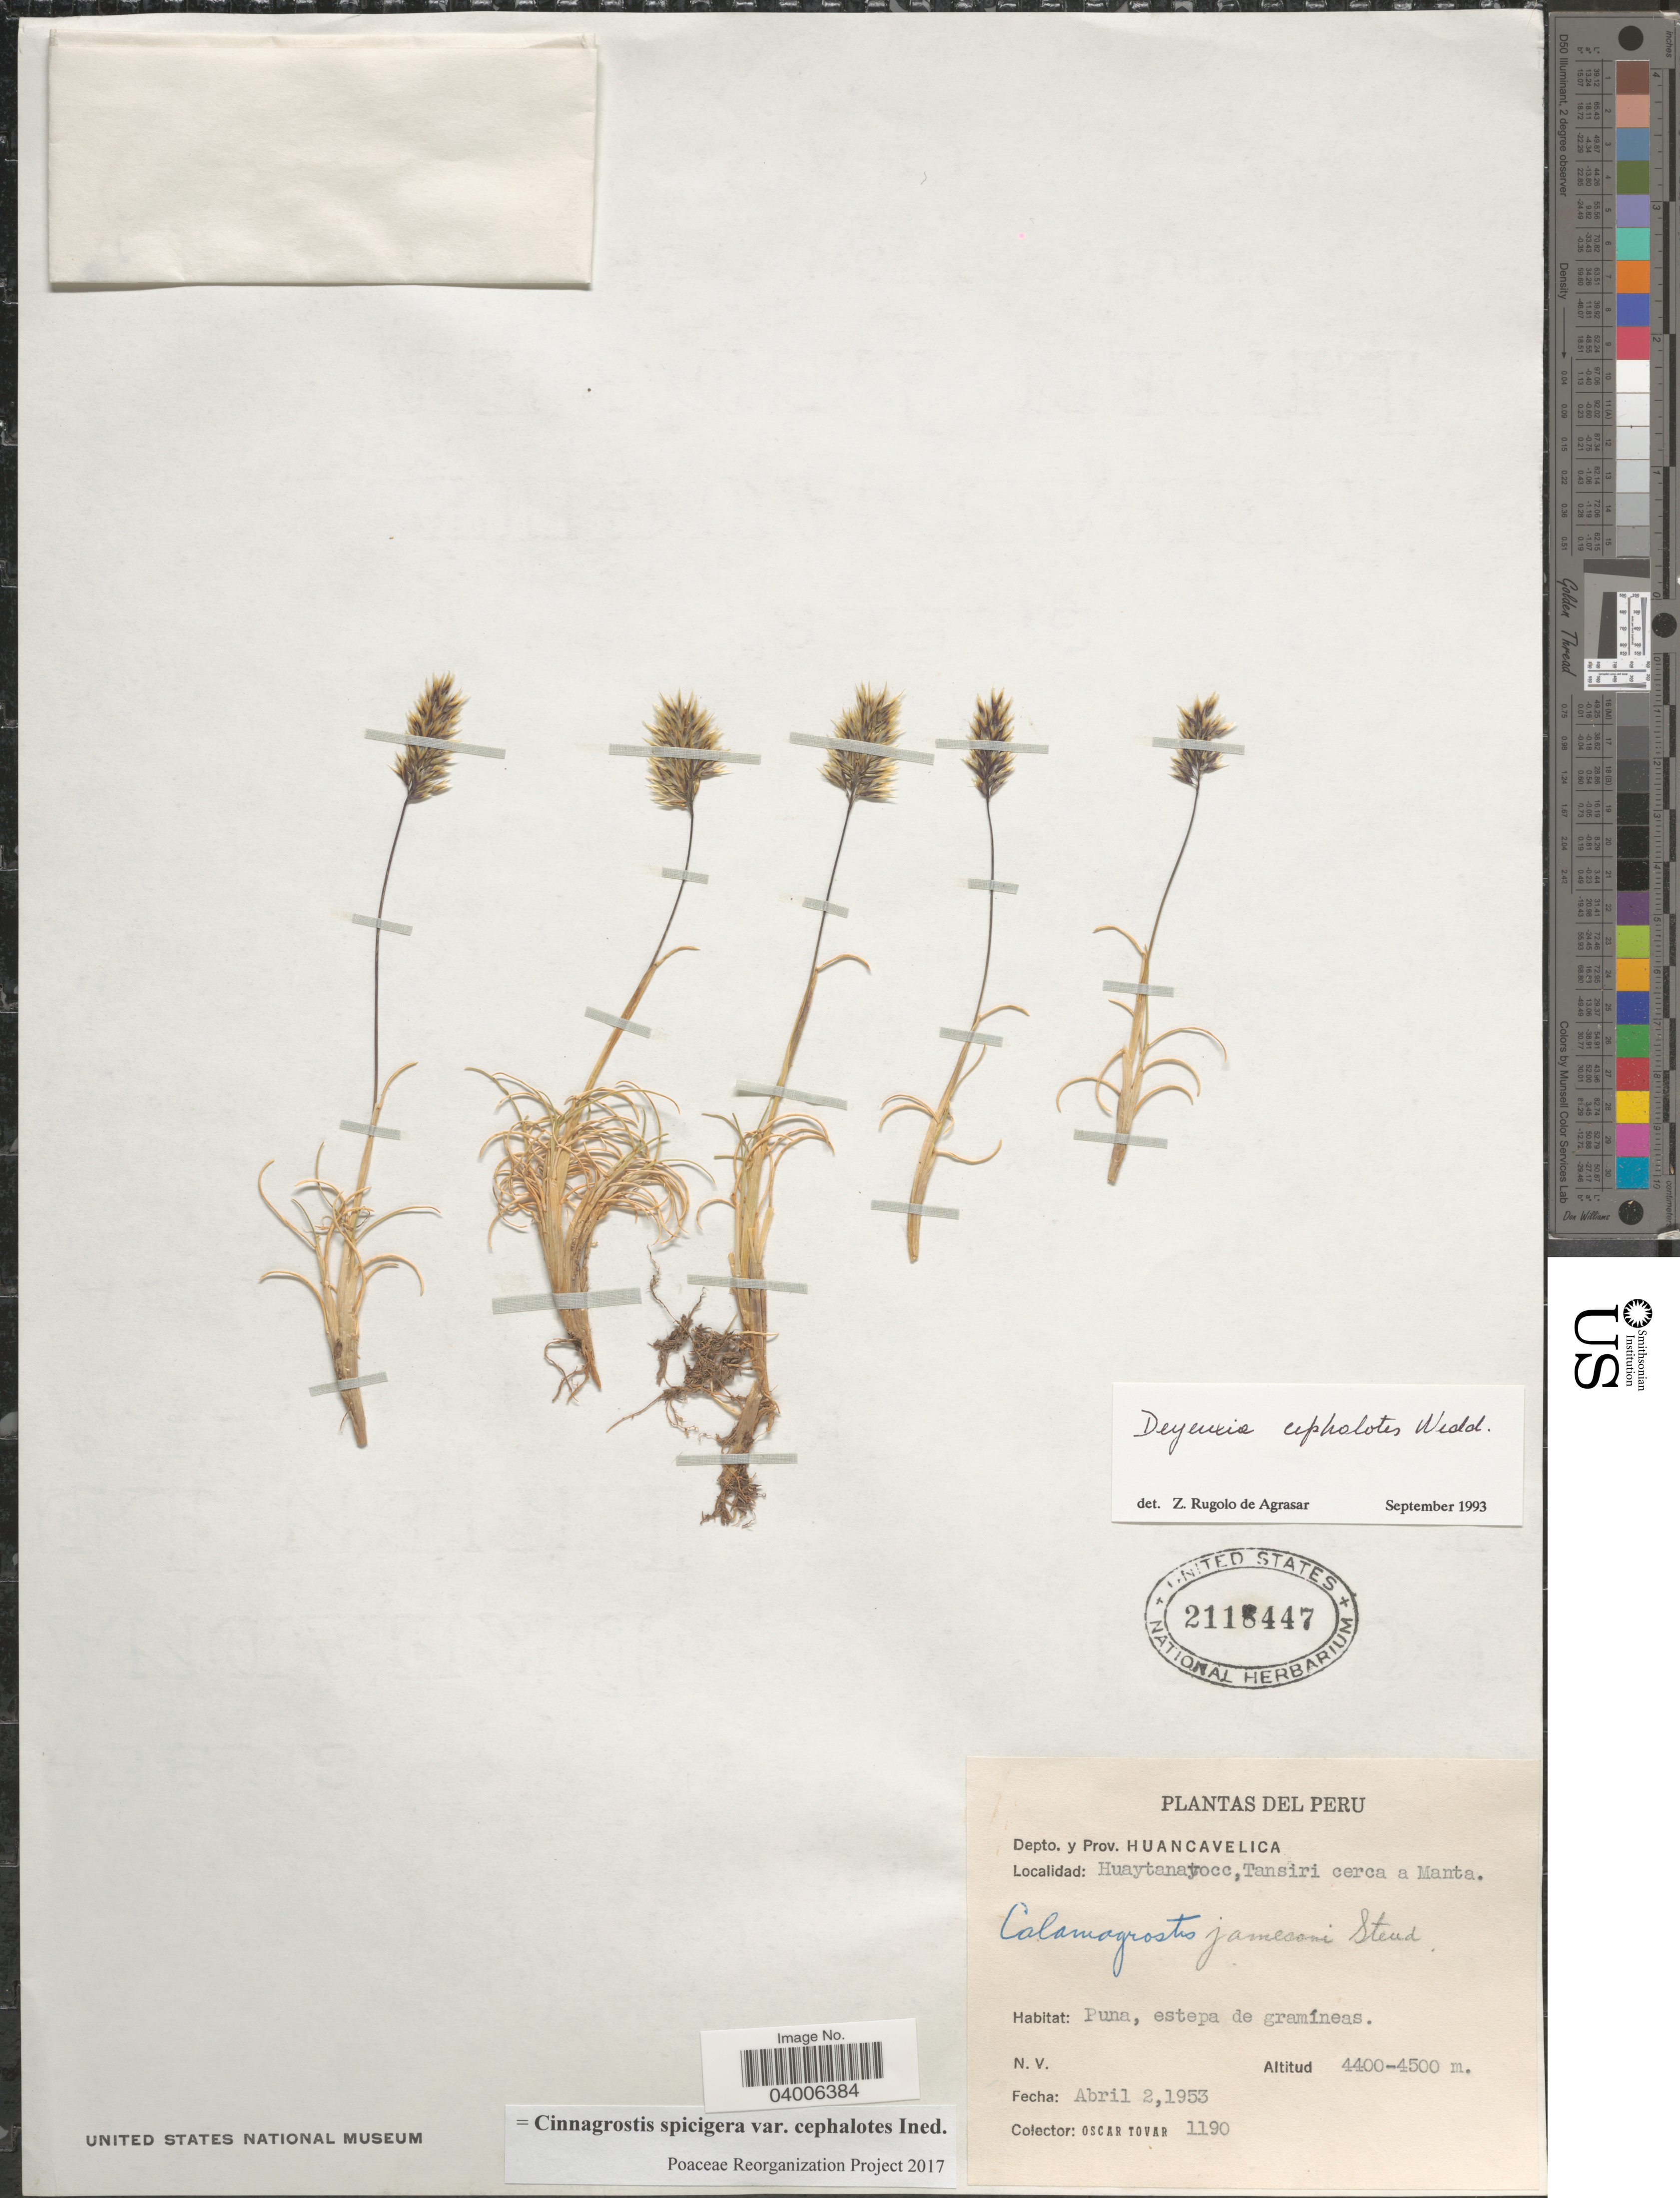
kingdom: Plantae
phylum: Tracheophyta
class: Liliopsida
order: Poales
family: Poaceae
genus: Cinnagrostis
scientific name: Cinnagrostis spicigera var. cephalotes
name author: (Wedd.) P.M. Peterson et al.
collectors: Ó. Tovar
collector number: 1190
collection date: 1953-04-02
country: Peru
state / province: Huancavelica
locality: Depto. y Prov. Huancavelica. Huaytanavocc, Tansiri cerca a Manta. Puna, estepa de gramíneas.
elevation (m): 4400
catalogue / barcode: US 2118447